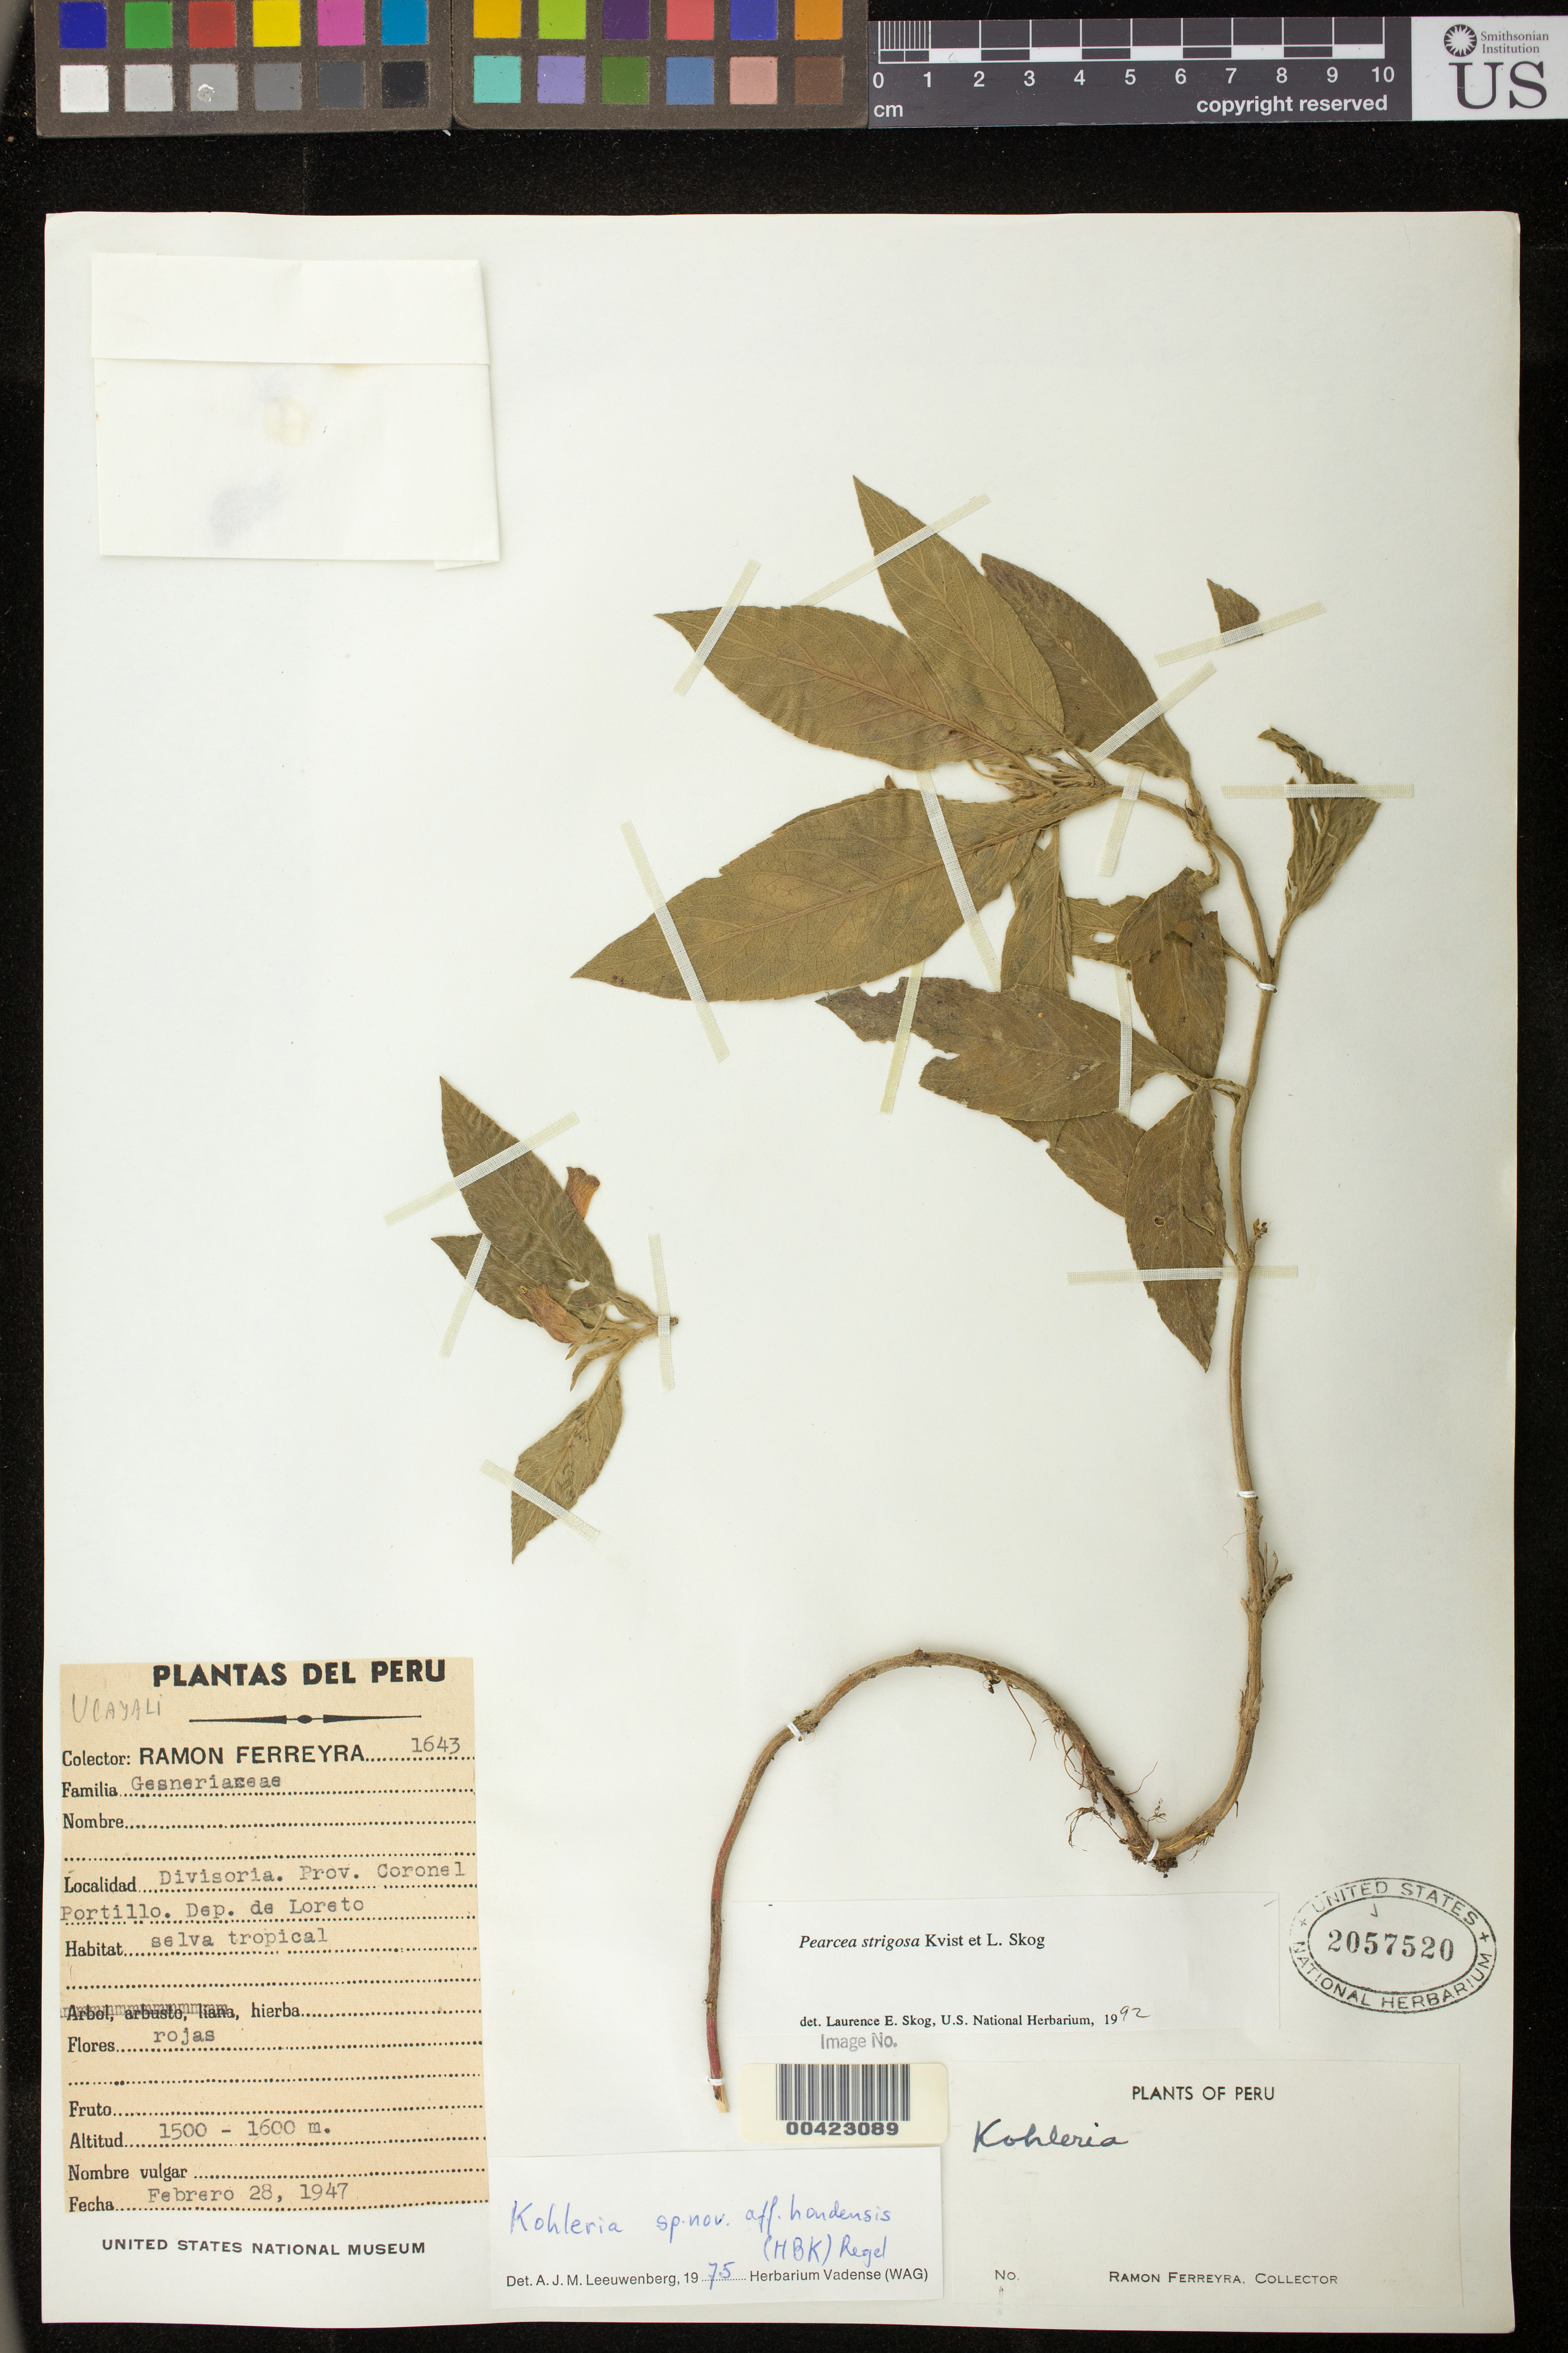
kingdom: Plantae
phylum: Tracheophyta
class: Magnoliopsida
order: Lamiales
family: Gesneriaceae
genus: Pearcea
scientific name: Pearcea strigosa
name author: L.P. Kvist & L.E. Skog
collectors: R. A. Ferreyra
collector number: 1643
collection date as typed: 28 Feb 1947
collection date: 1947-02-28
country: Peru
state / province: Ucayali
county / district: Coronel Portillo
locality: ("Loreto") Coronel Portillo Prov.; cerca a Divisoria, Ucayali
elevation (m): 1500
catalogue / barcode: US 2057520